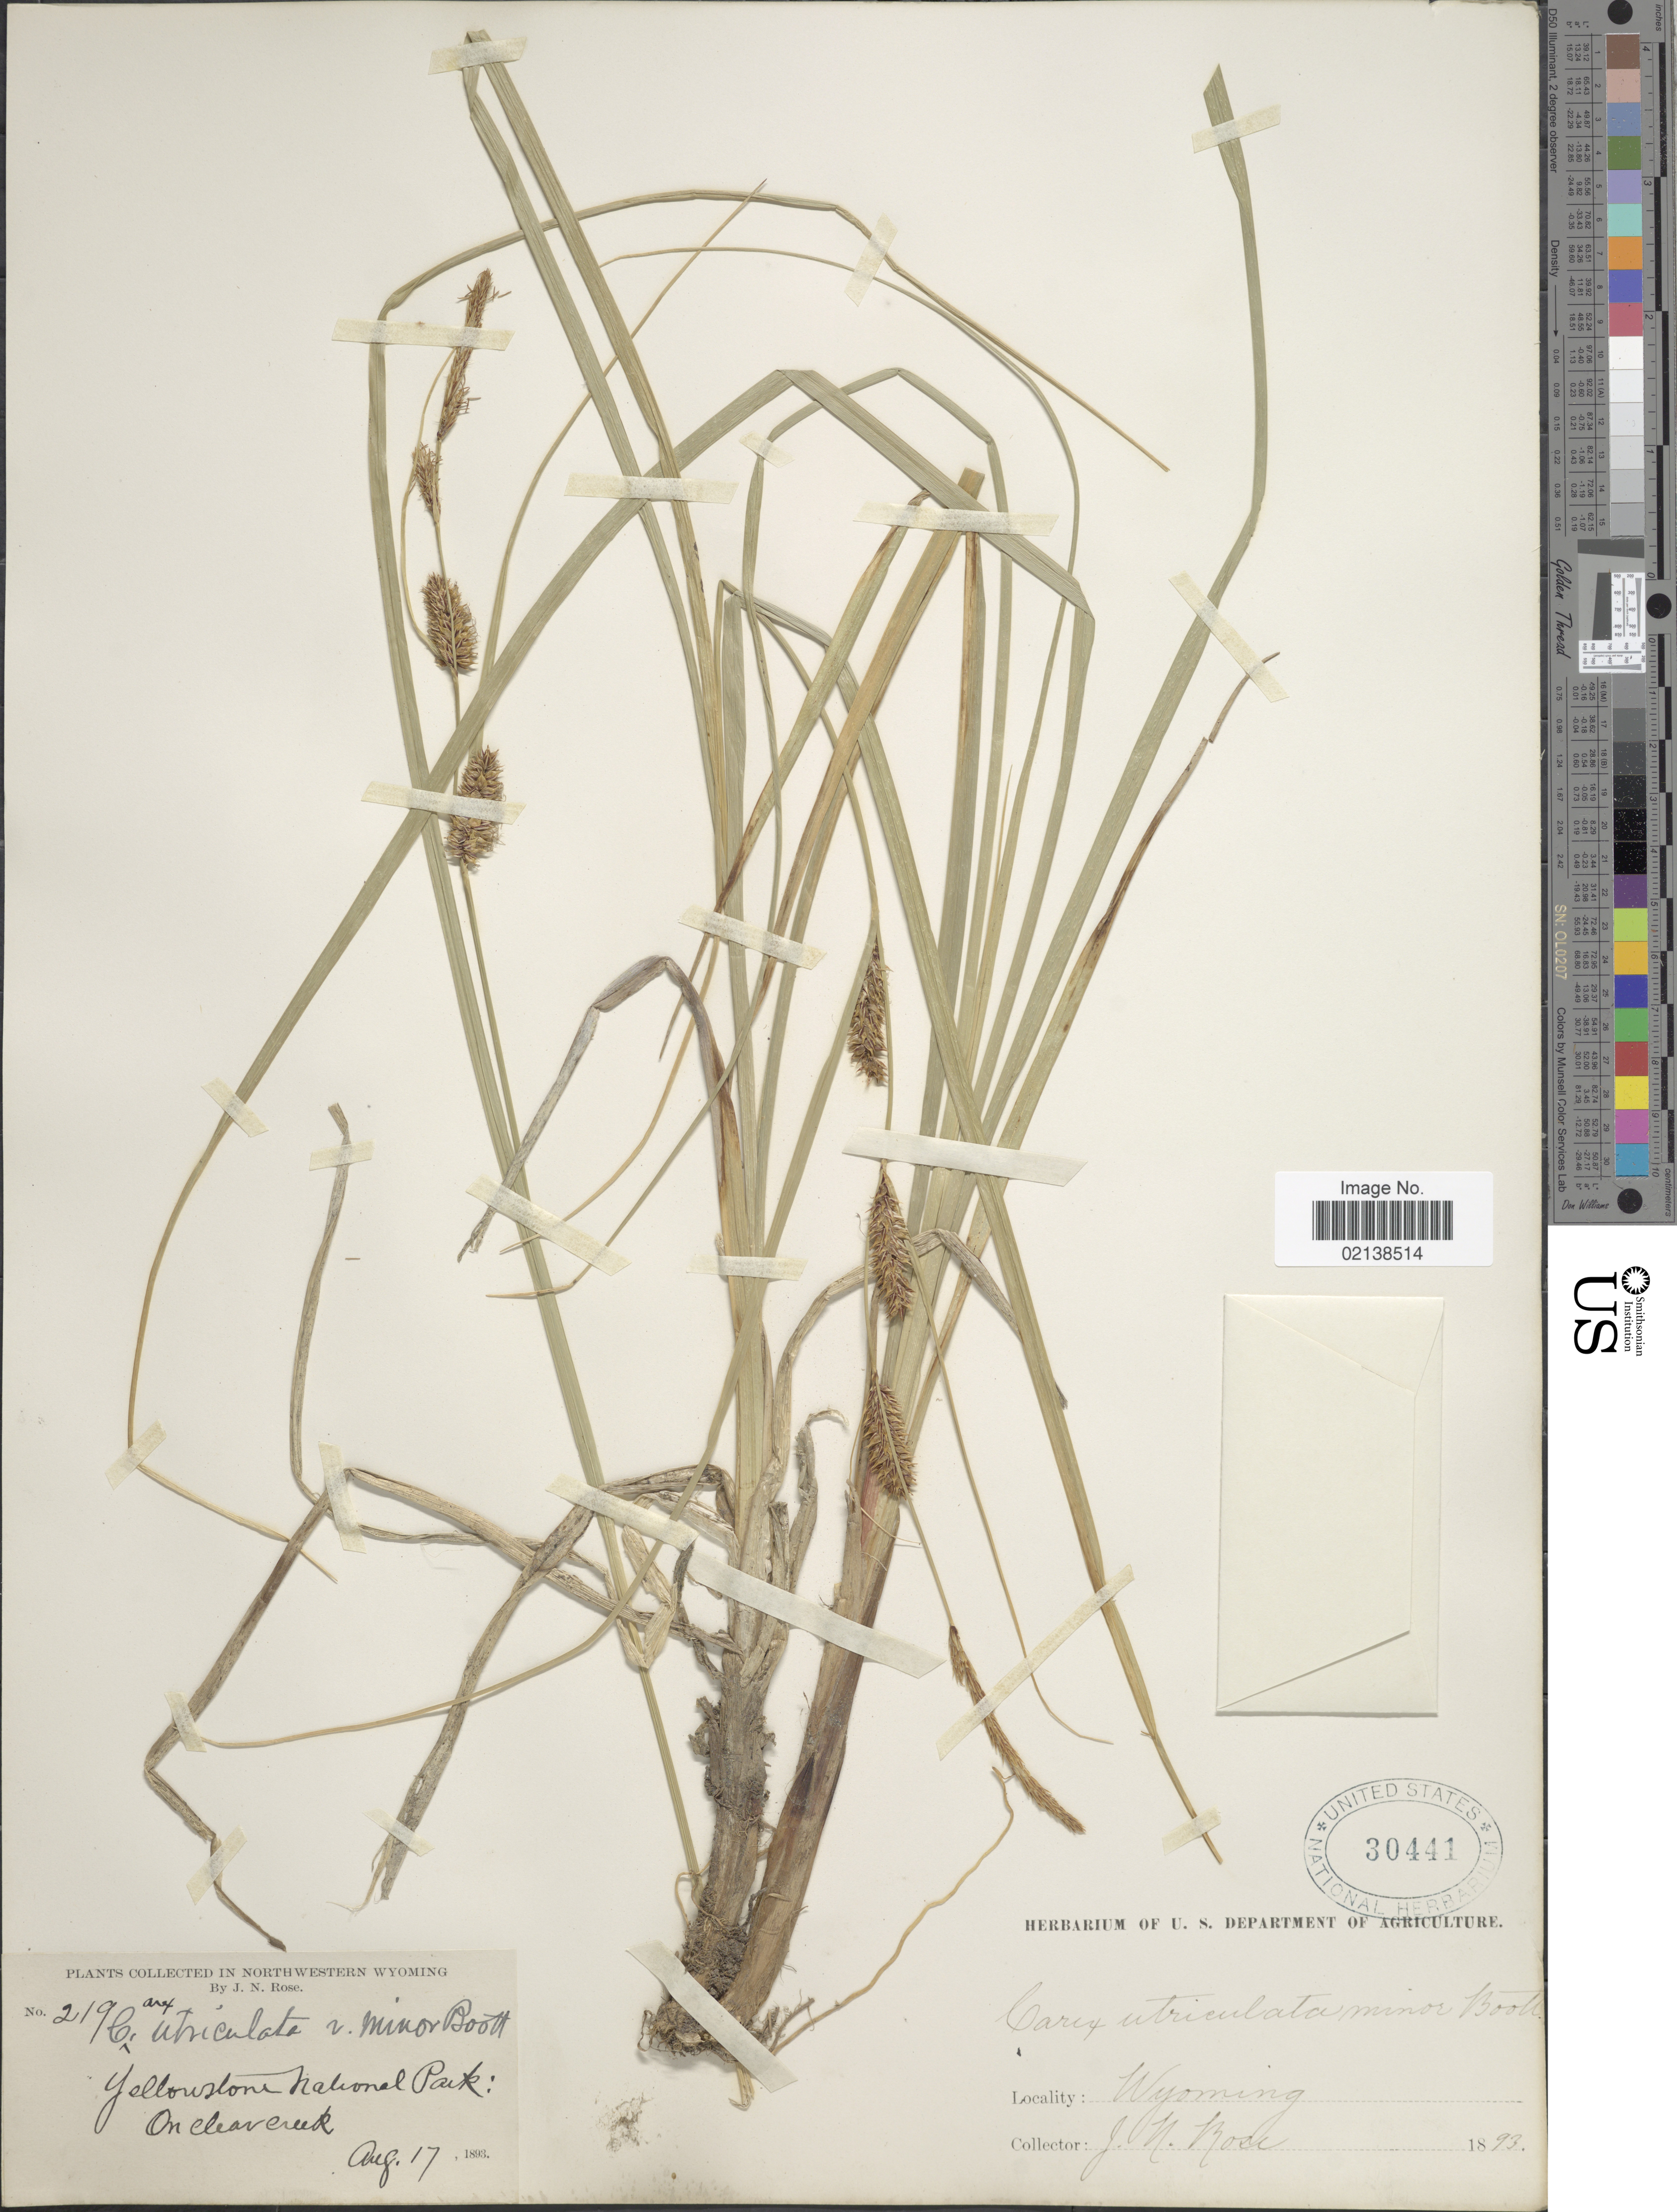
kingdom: Plantae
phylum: Tracheophyta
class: Liliopsida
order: Poales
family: Cyperaceae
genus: Carex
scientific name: Carex utriculata var. minor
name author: Boott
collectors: J. N. Rose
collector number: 219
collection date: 1893-08-17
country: United States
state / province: Wyoming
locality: Northwestern Wyoming, Yellowstone National Park, on Clear Creek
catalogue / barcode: US 30441